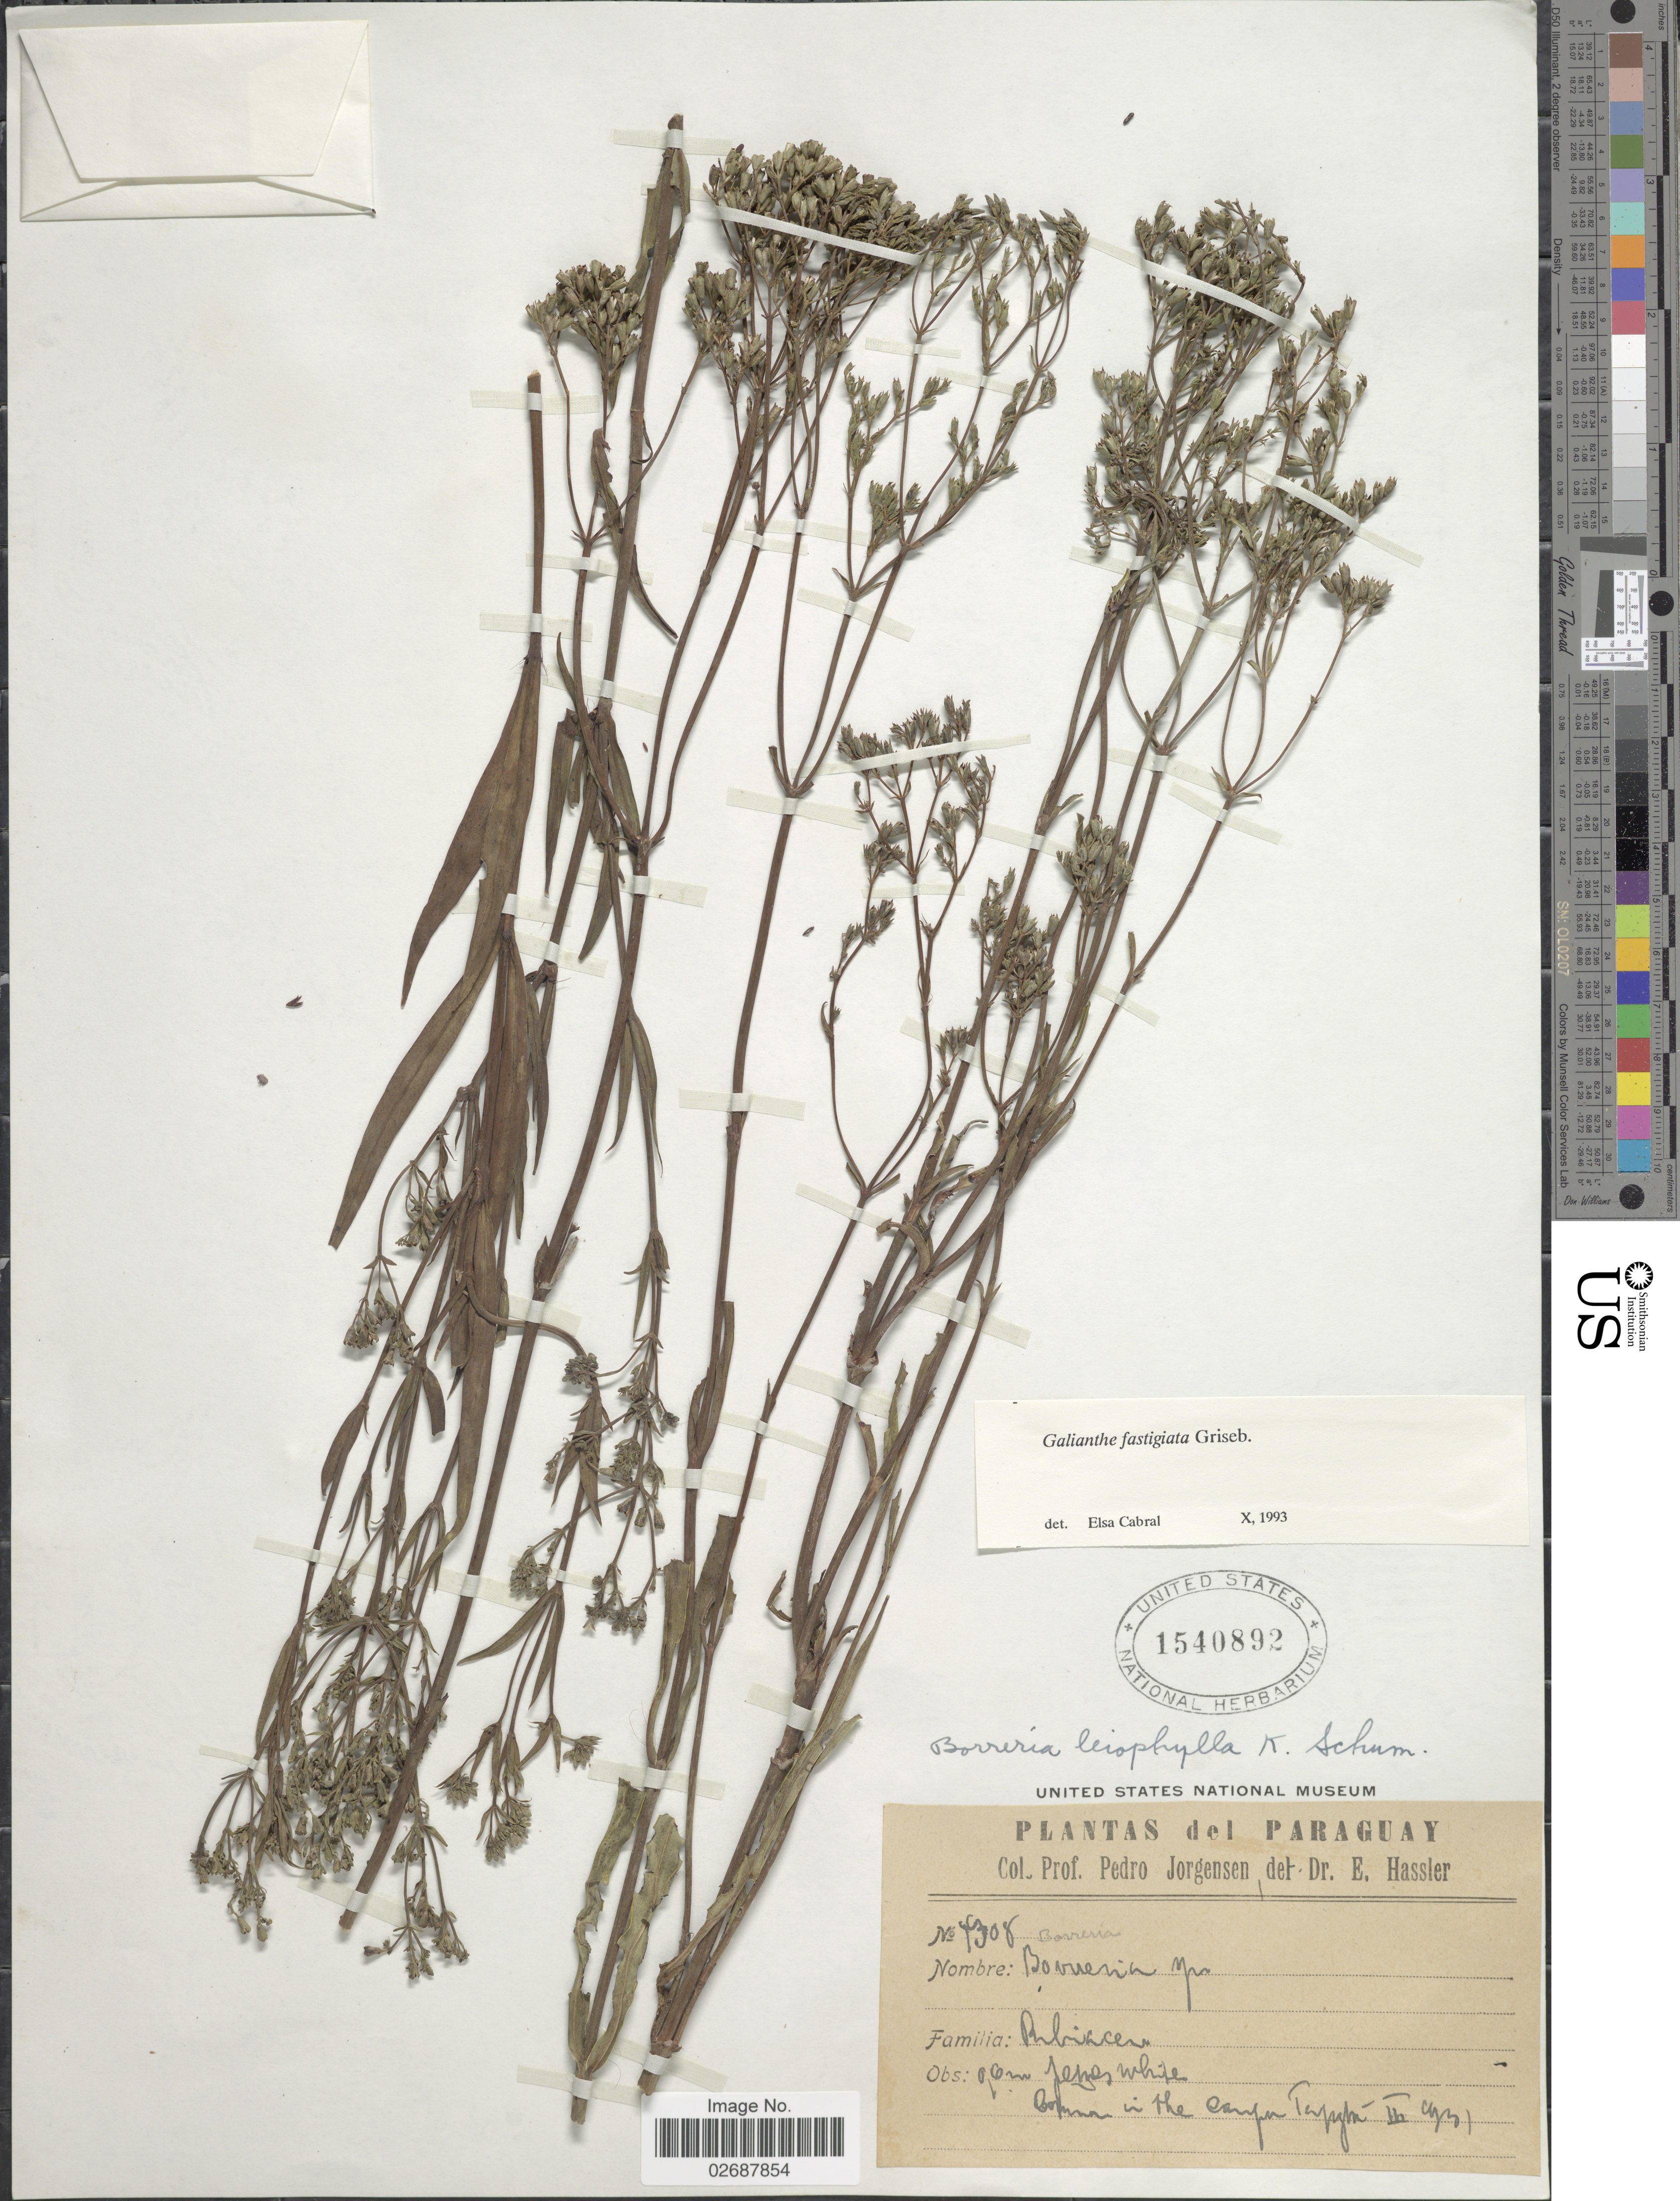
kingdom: Plantae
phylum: Tracheophyta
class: Magnoliopsida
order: Gentianales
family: Rubiaceae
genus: Galianthe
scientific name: Galianthe fastigiata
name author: Griseb.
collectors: P. Jörgensen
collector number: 4308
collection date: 1931-03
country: Paraguay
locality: Tapyta.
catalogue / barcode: US 1540892